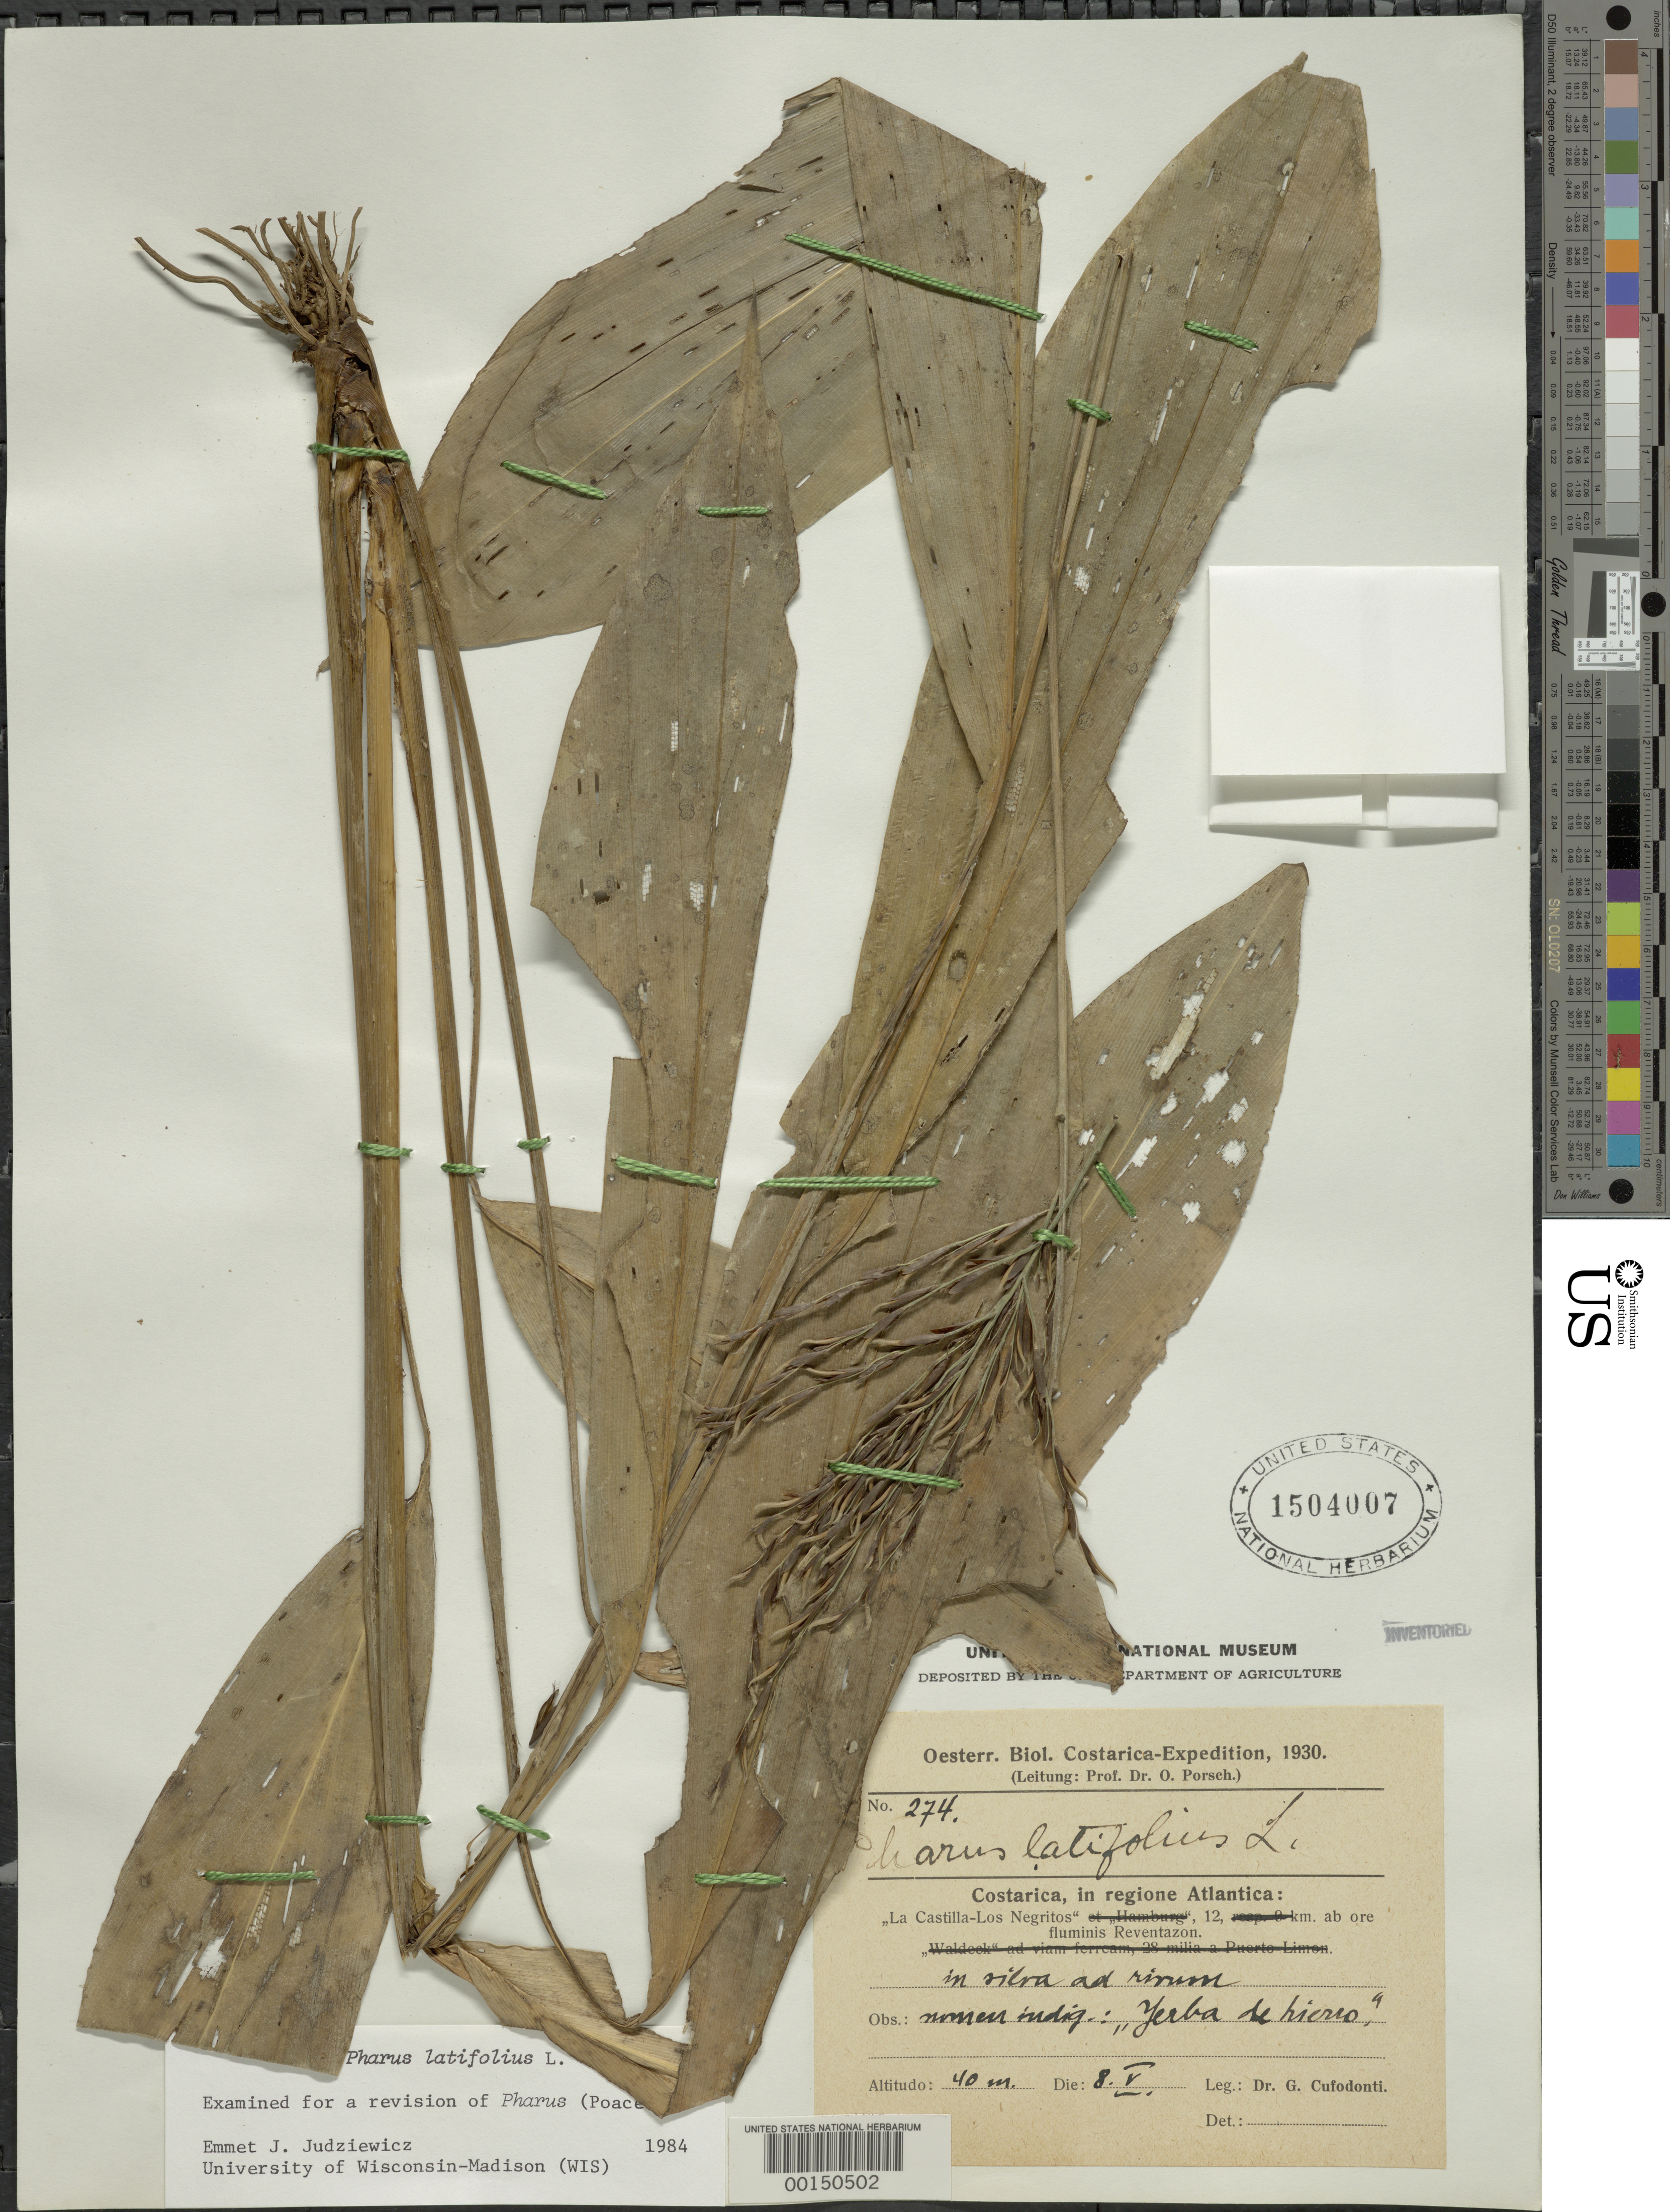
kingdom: Plantae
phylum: Tracheophyta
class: Liliopsida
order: Poales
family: Poaceae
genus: Pharus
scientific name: Pharus latifolius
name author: L.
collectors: G. Cufodontis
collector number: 274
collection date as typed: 08 May 1930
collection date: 1930-05-08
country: Costa Rica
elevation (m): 40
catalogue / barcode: US 1504007